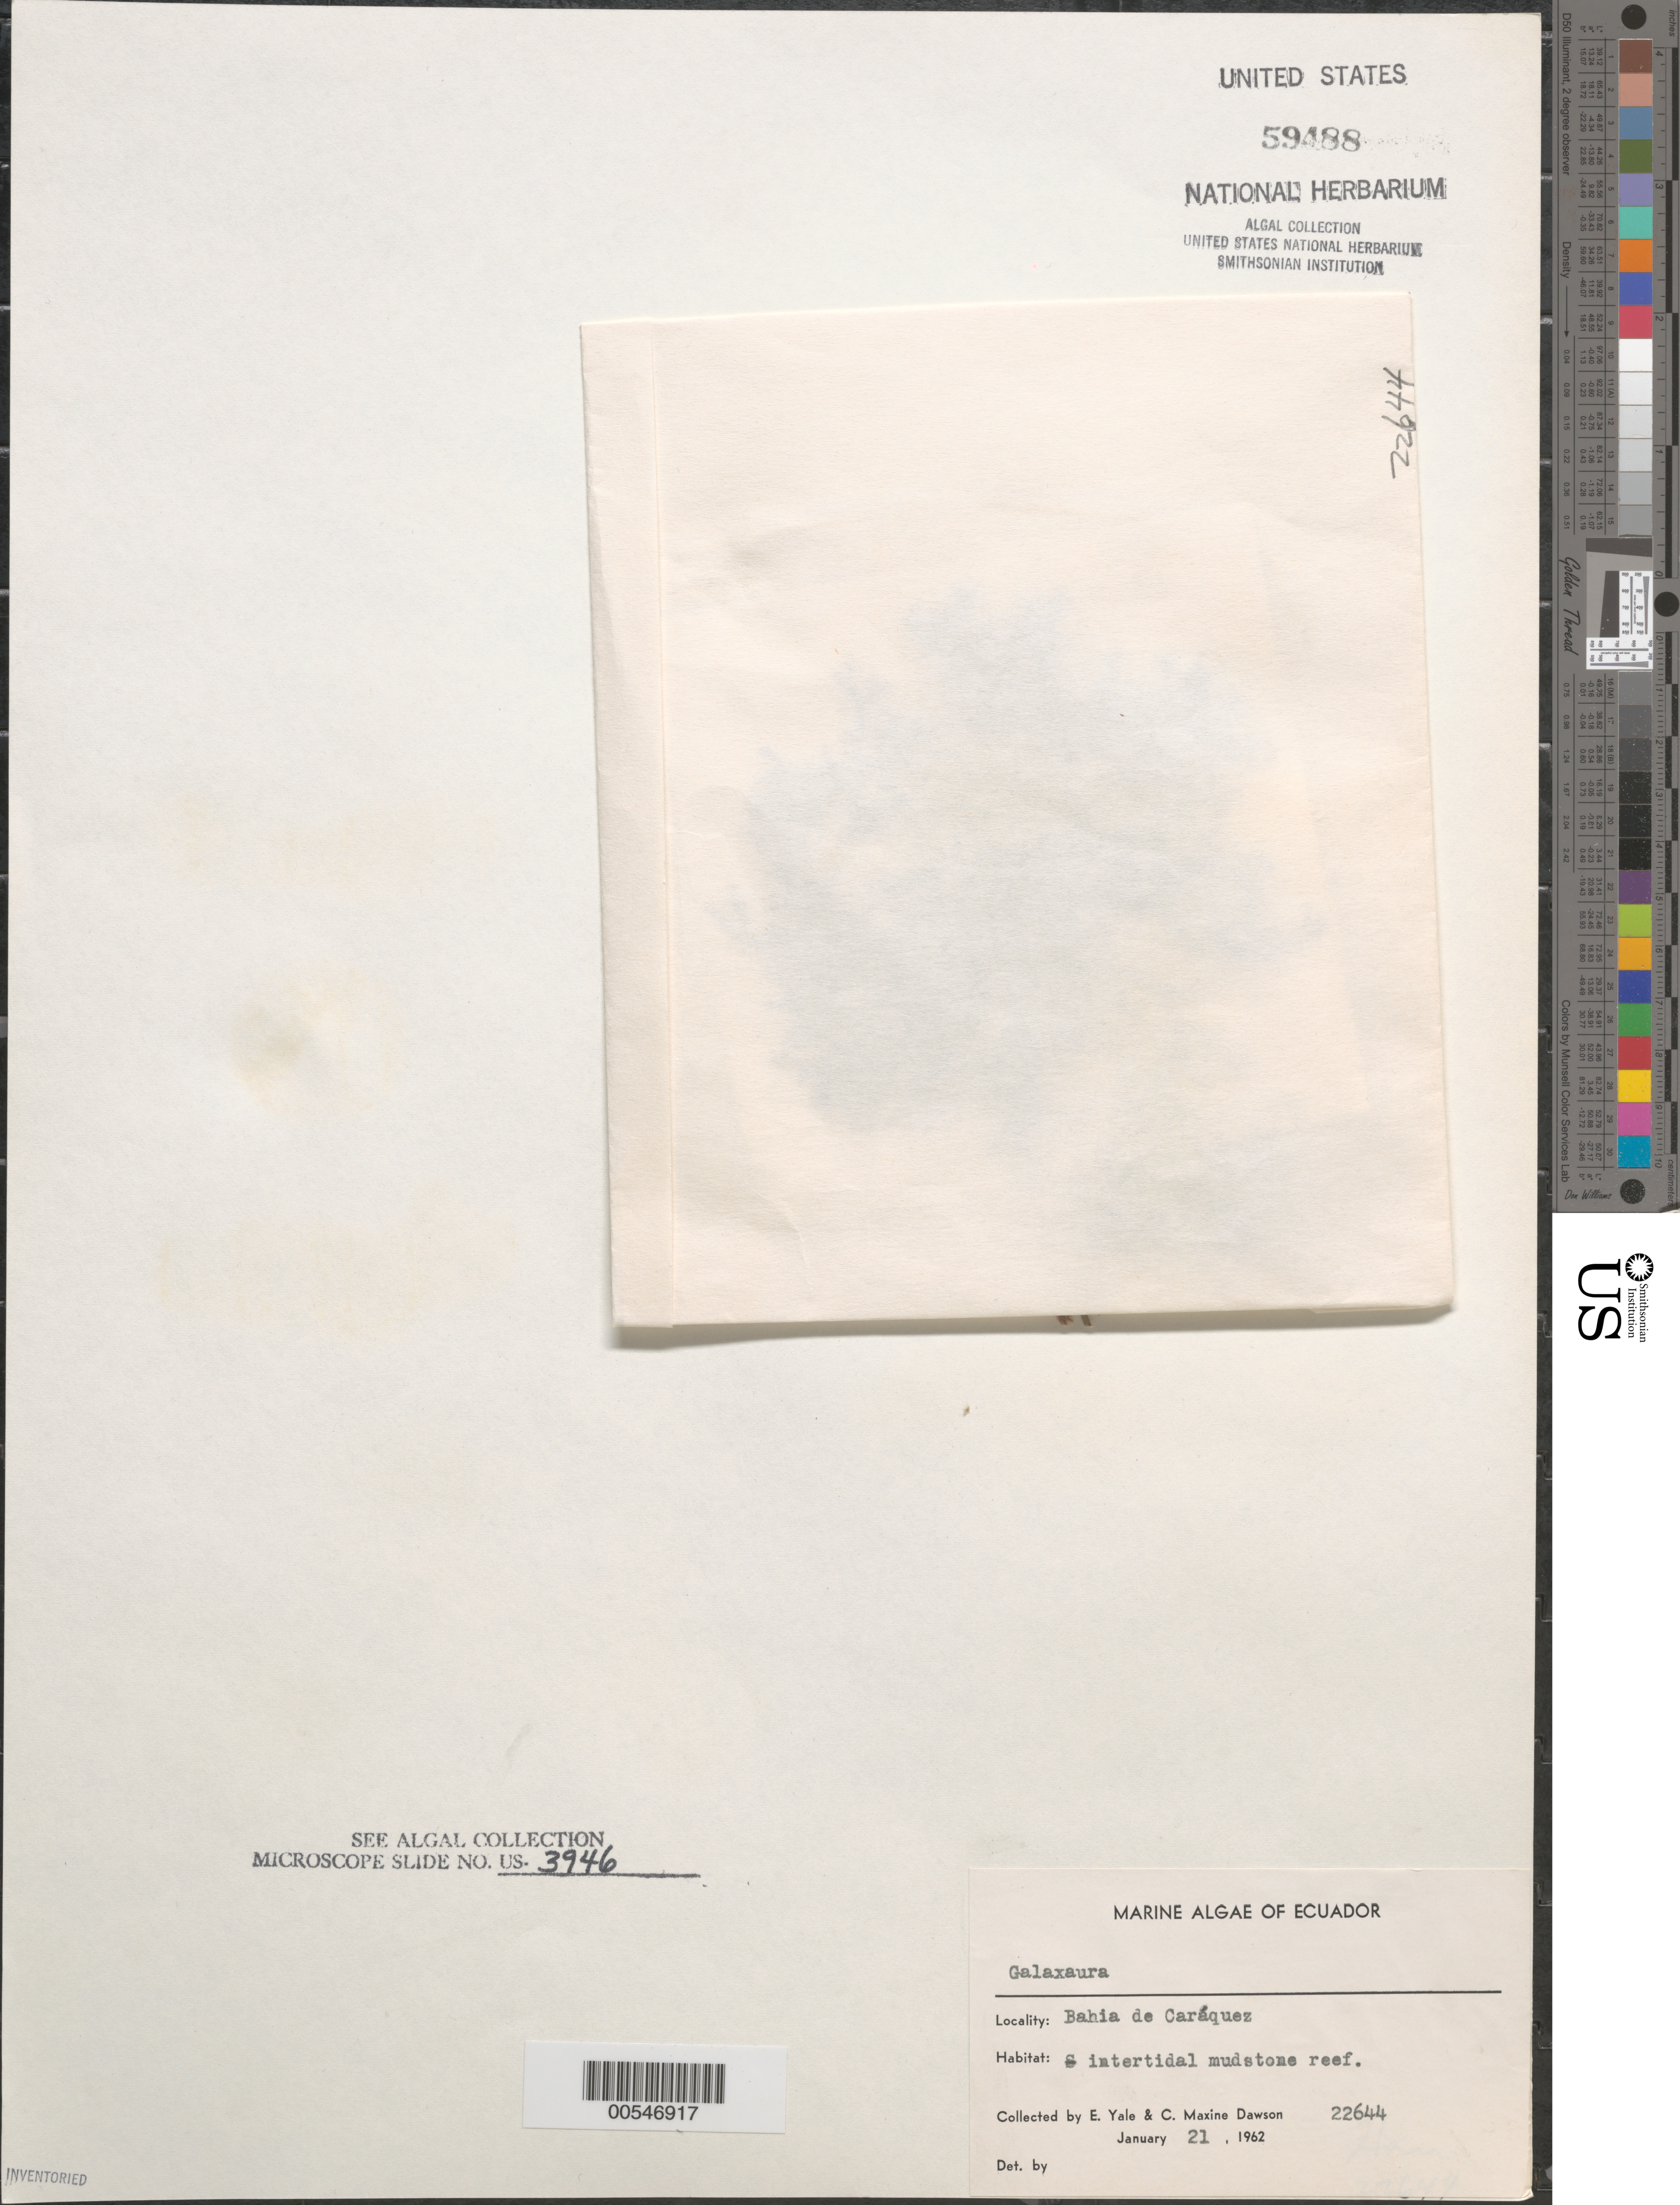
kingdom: Plantae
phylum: Rhodophyta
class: Florideophyceae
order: Nemaliales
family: Galaxauraceae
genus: Galaxaura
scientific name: Galaxaura sp.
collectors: E. Y. Dawson & C. M. Dawson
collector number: EYD 22644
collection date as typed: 21 Jan 1962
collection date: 1962-01-21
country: Ecuador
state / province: Manabí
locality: Bahia de Caraquez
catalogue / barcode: US 59488